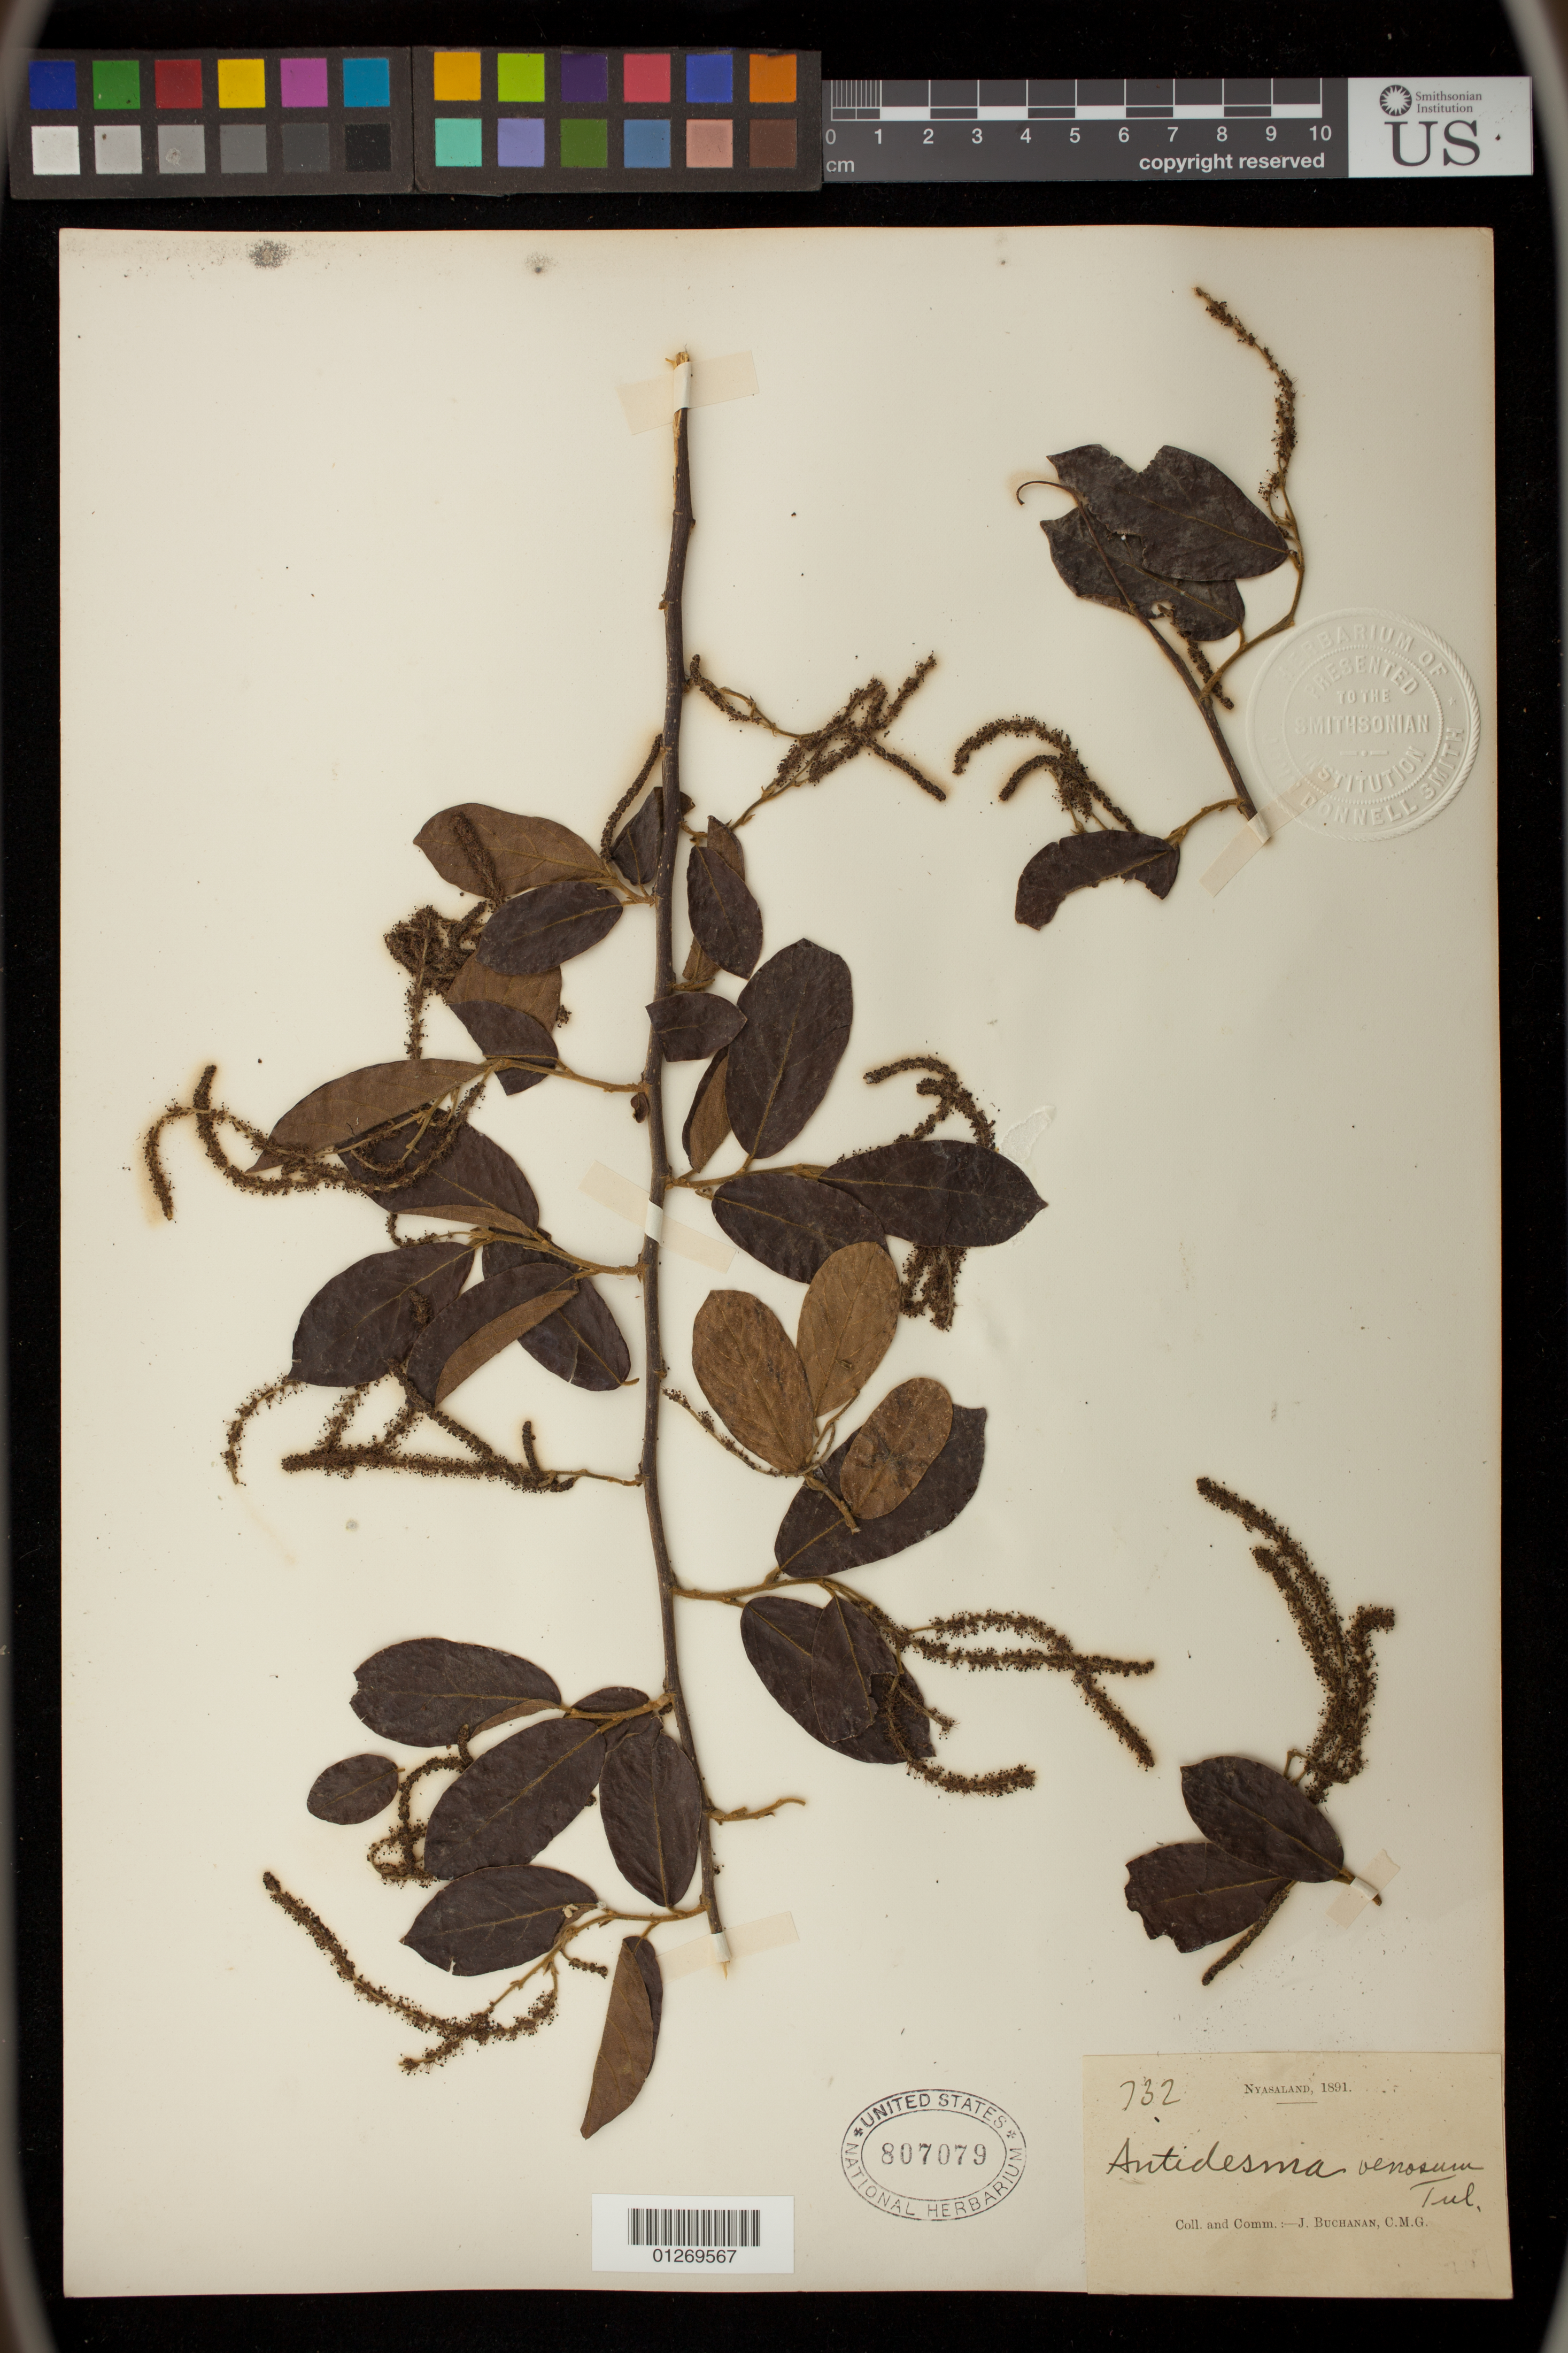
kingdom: Plantae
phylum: Tracheophyta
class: Magnoliopsida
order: Malpighiales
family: Phyllanthaceae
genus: Antidesma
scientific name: Antidesma venosum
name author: E. Mey. ex Tul.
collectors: J. Buchanan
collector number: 732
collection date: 1891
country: Malawi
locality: Nyasaland.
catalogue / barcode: US 807079